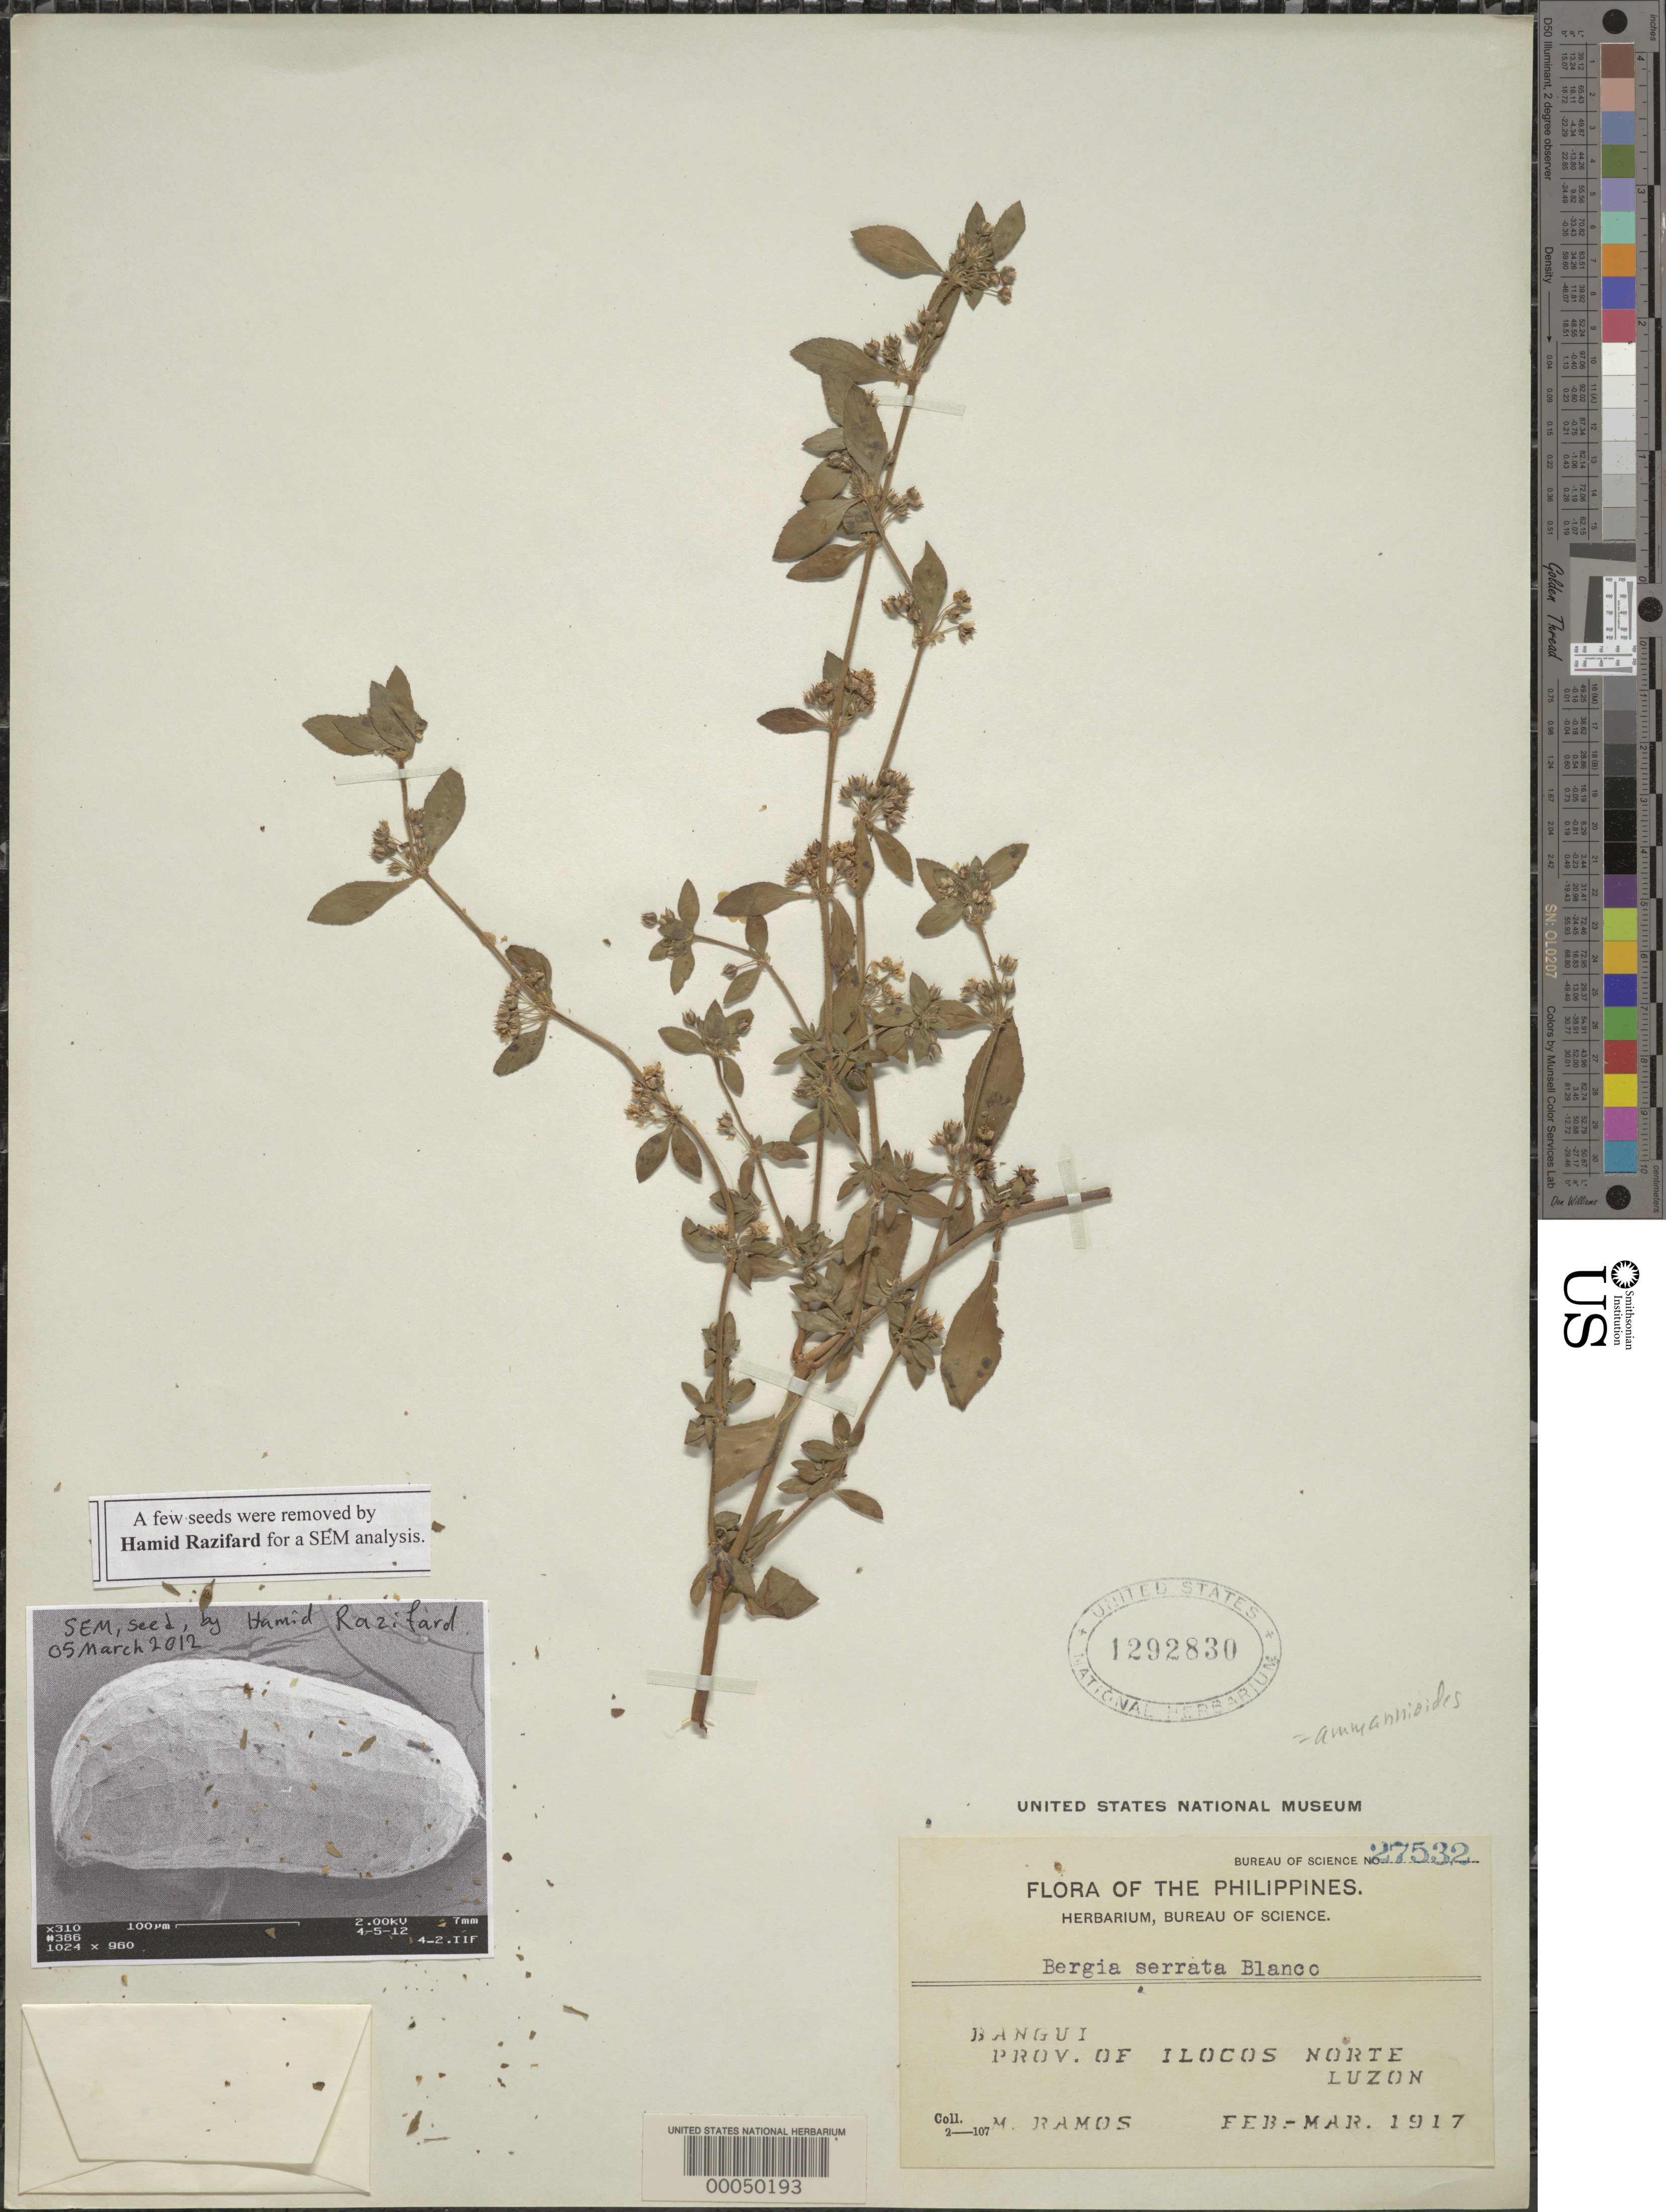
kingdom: Plantae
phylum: Tracheophyta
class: Magnoliopsida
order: Malpighiales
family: Elatinaceae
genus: Bergia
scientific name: Bergia ammannioides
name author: Roxb.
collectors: M. Ramos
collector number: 27532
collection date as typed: Feb 1917 to -- Mar 1917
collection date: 1917-02/1917-03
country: Philippines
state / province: Ilocos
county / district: Ilocos Norte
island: Luzon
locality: Bangui, n ilocos norte muncipality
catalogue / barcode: US 1292830